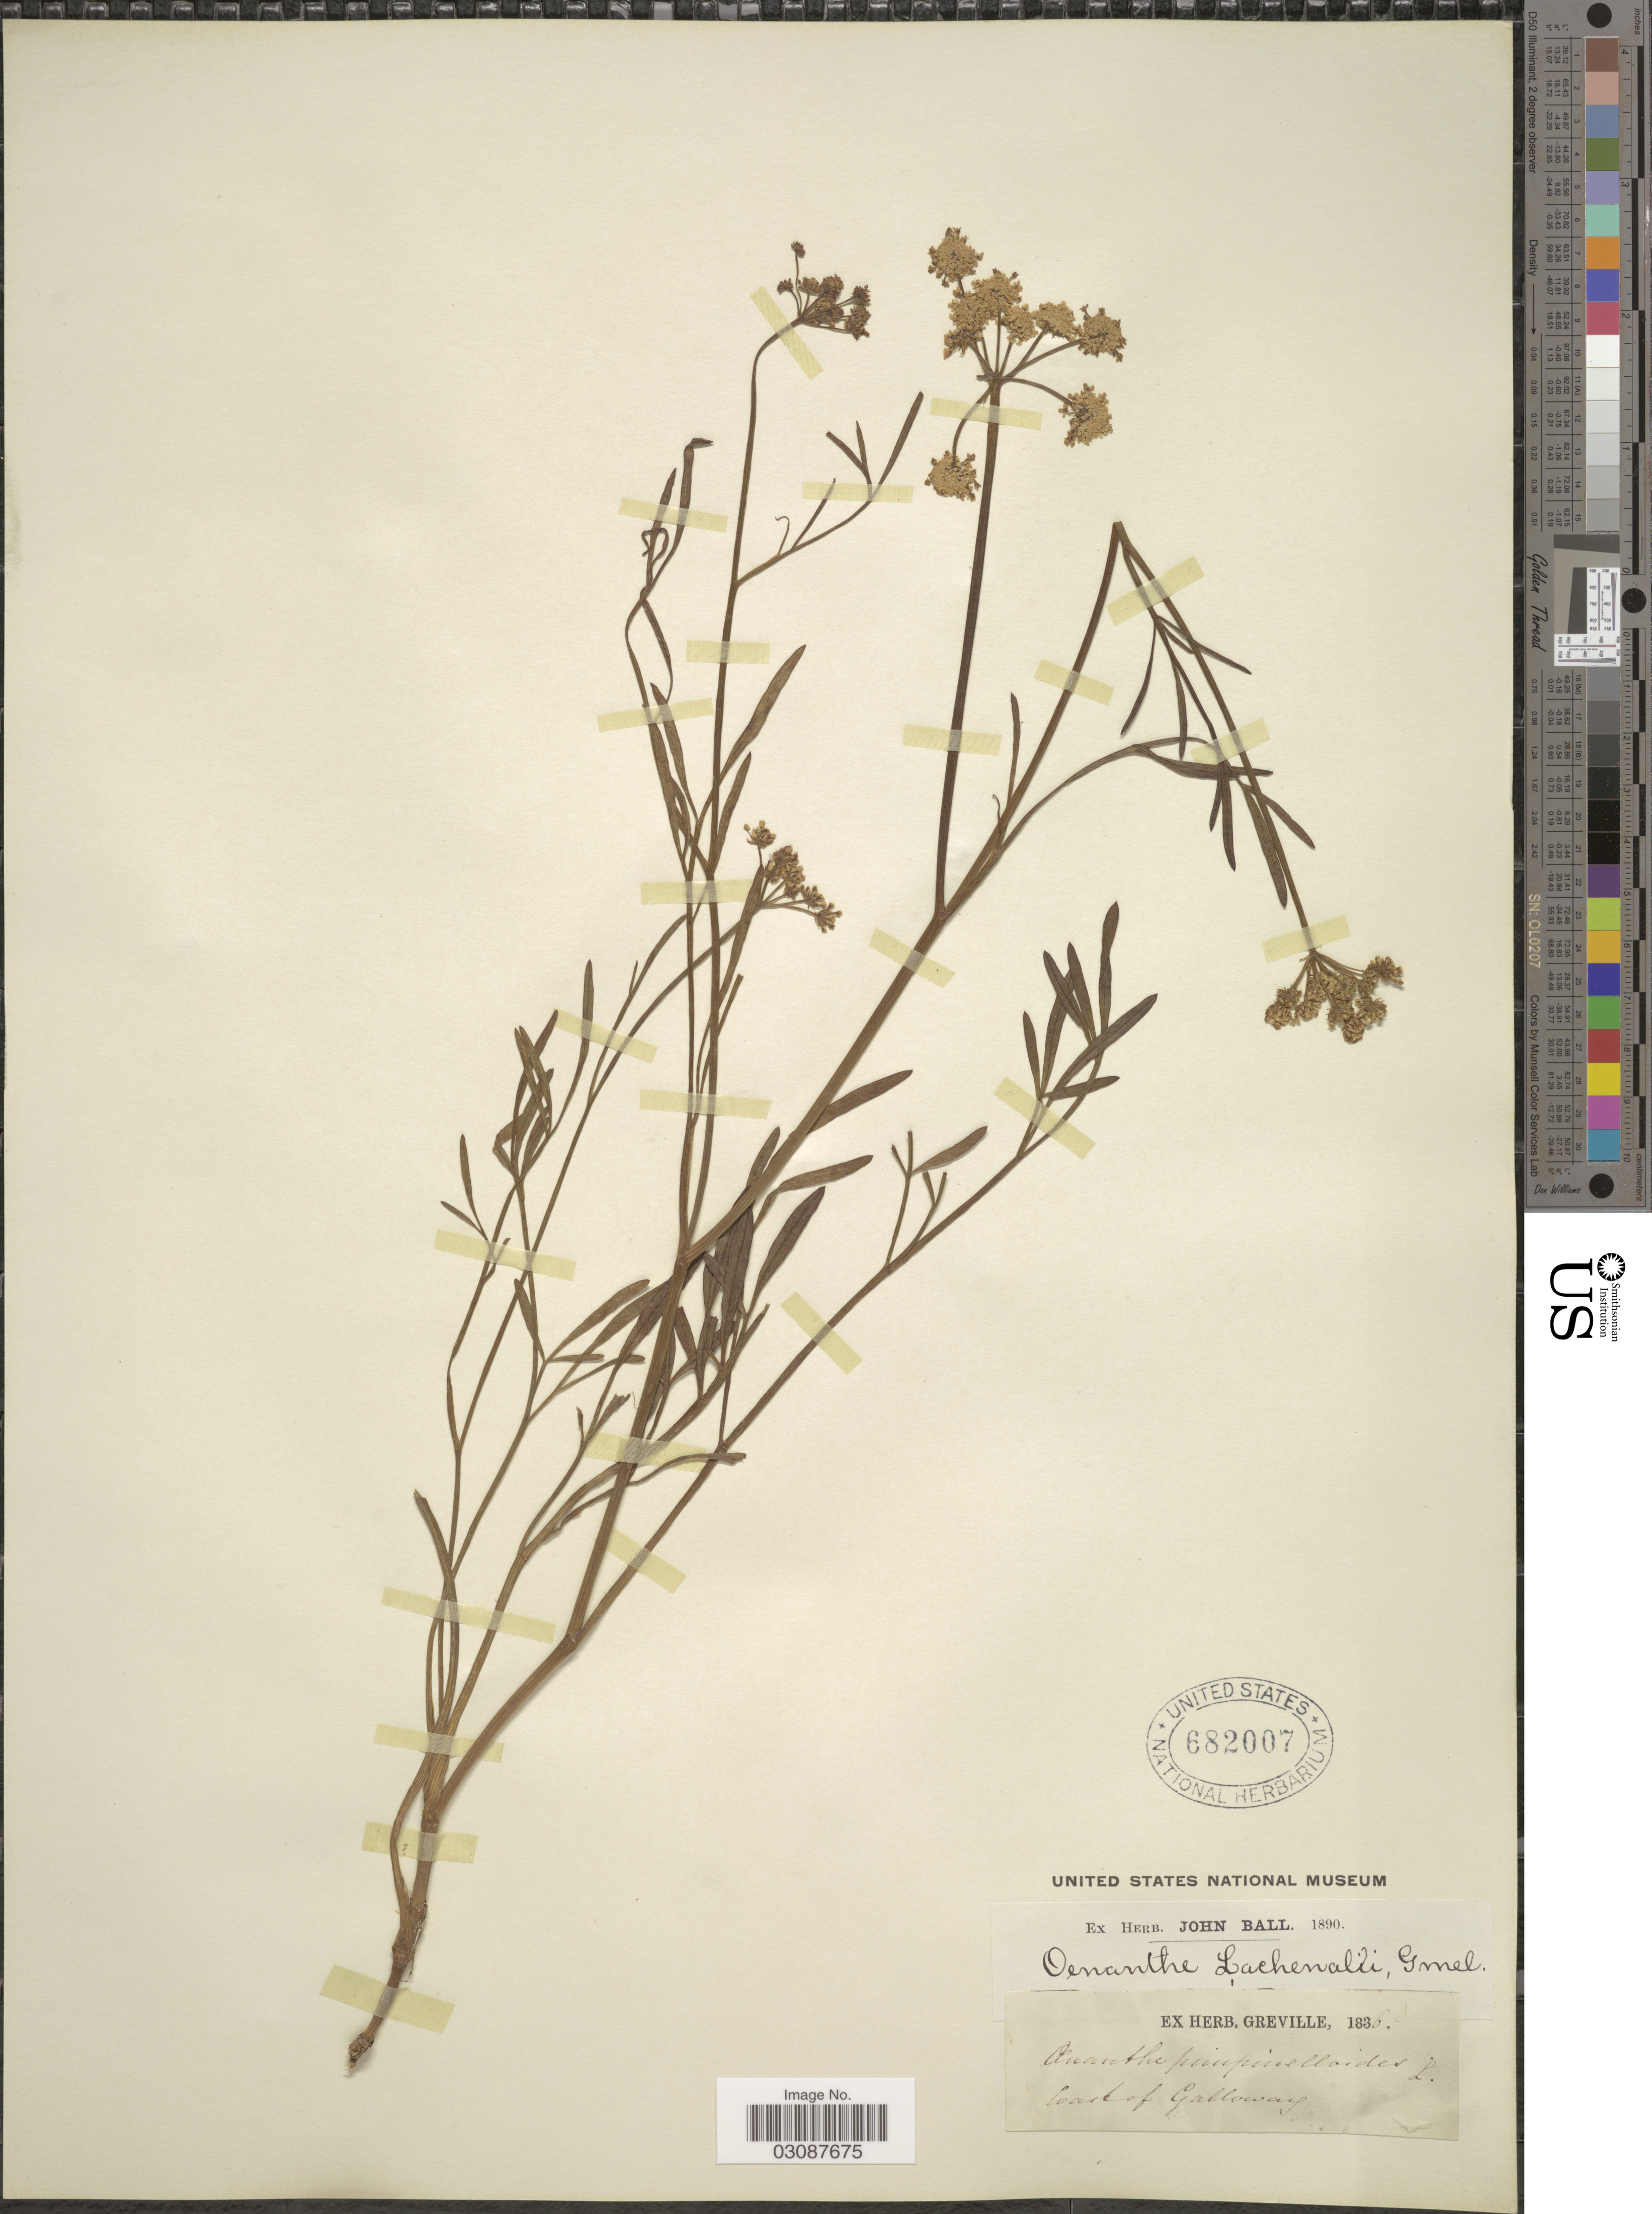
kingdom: Plantae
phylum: Tracheophyta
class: Magnoliopsida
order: Apiales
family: Apiaceae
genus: Oenanthe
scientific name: Oenanthe lachenalii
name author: C.C. Gmel.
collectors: ex herb. Greville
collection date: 1836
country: United Kingdom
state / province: Scotland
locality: Coast of Galloway.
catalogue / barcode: US 682007